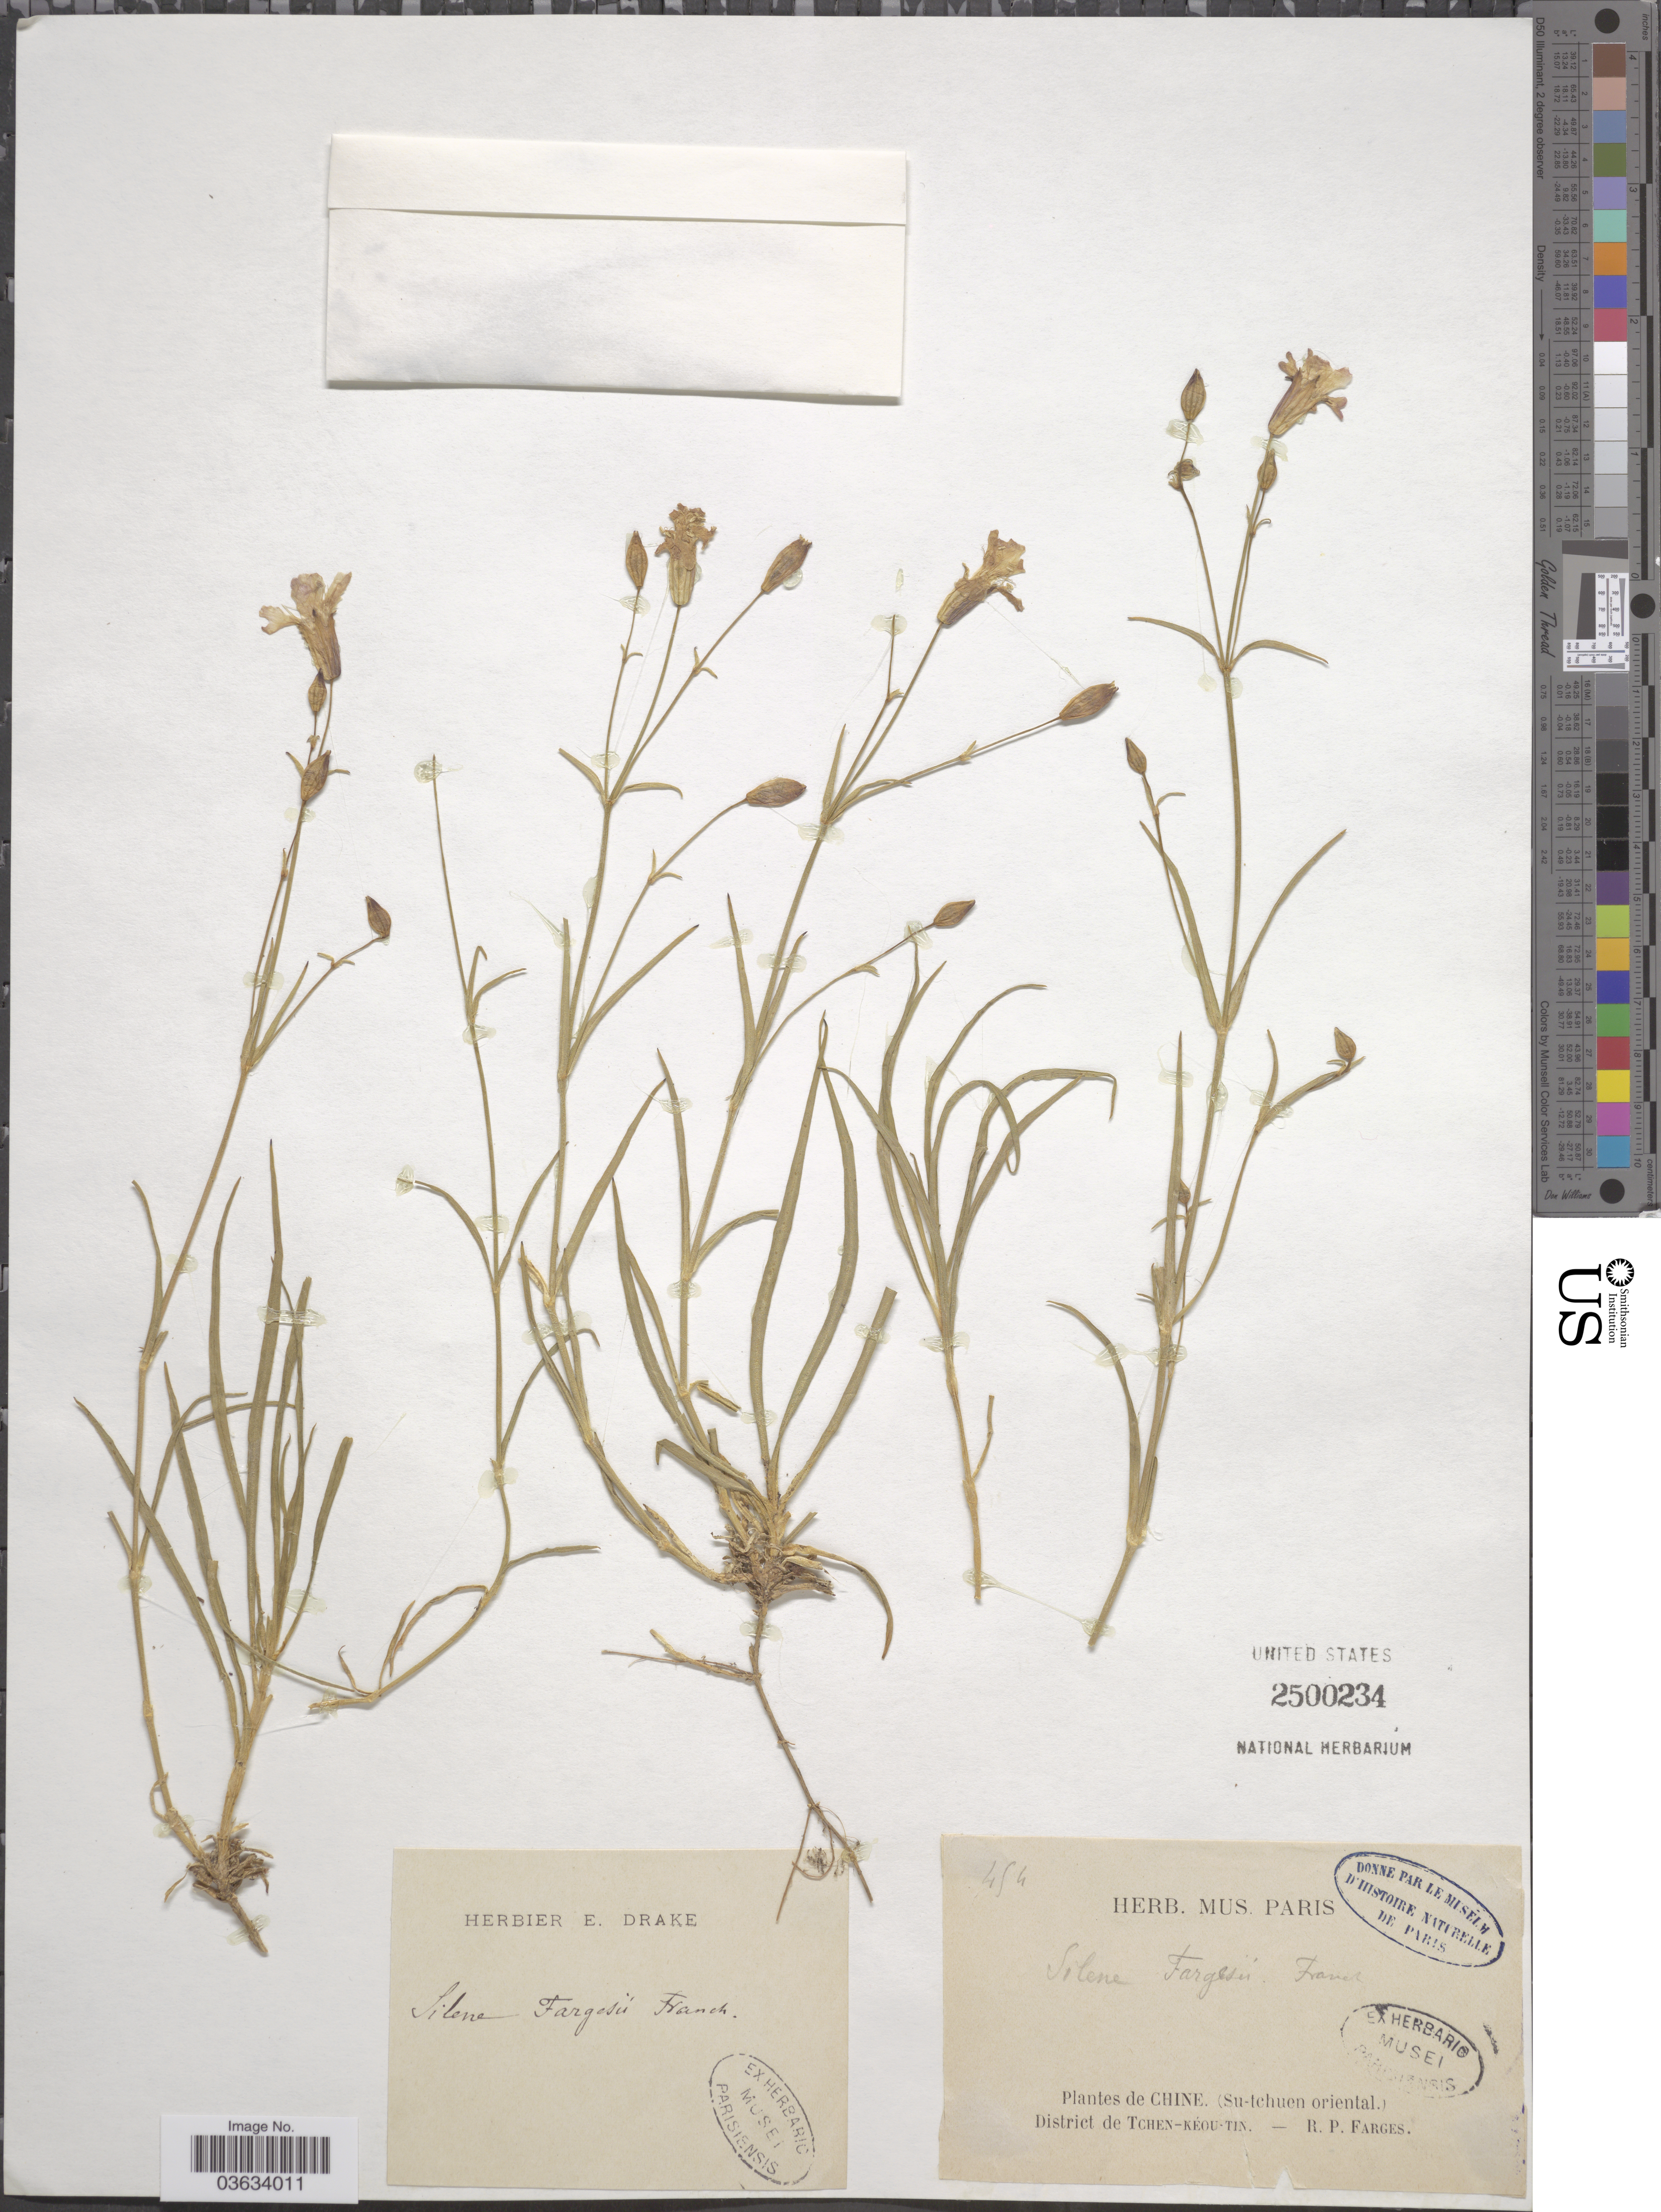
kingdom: Plantae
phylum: Tracheophyta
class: Magnoliopsida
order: Caryophyllales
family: Caryophyllaceae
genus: Silene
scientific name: Silene fargesii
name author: Franch.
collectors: R. Farges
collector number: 454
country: China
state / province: Sichuan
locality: Su-tchuen oriental. District de Tchen-Kéou-Tin.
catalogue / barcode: US 2500234